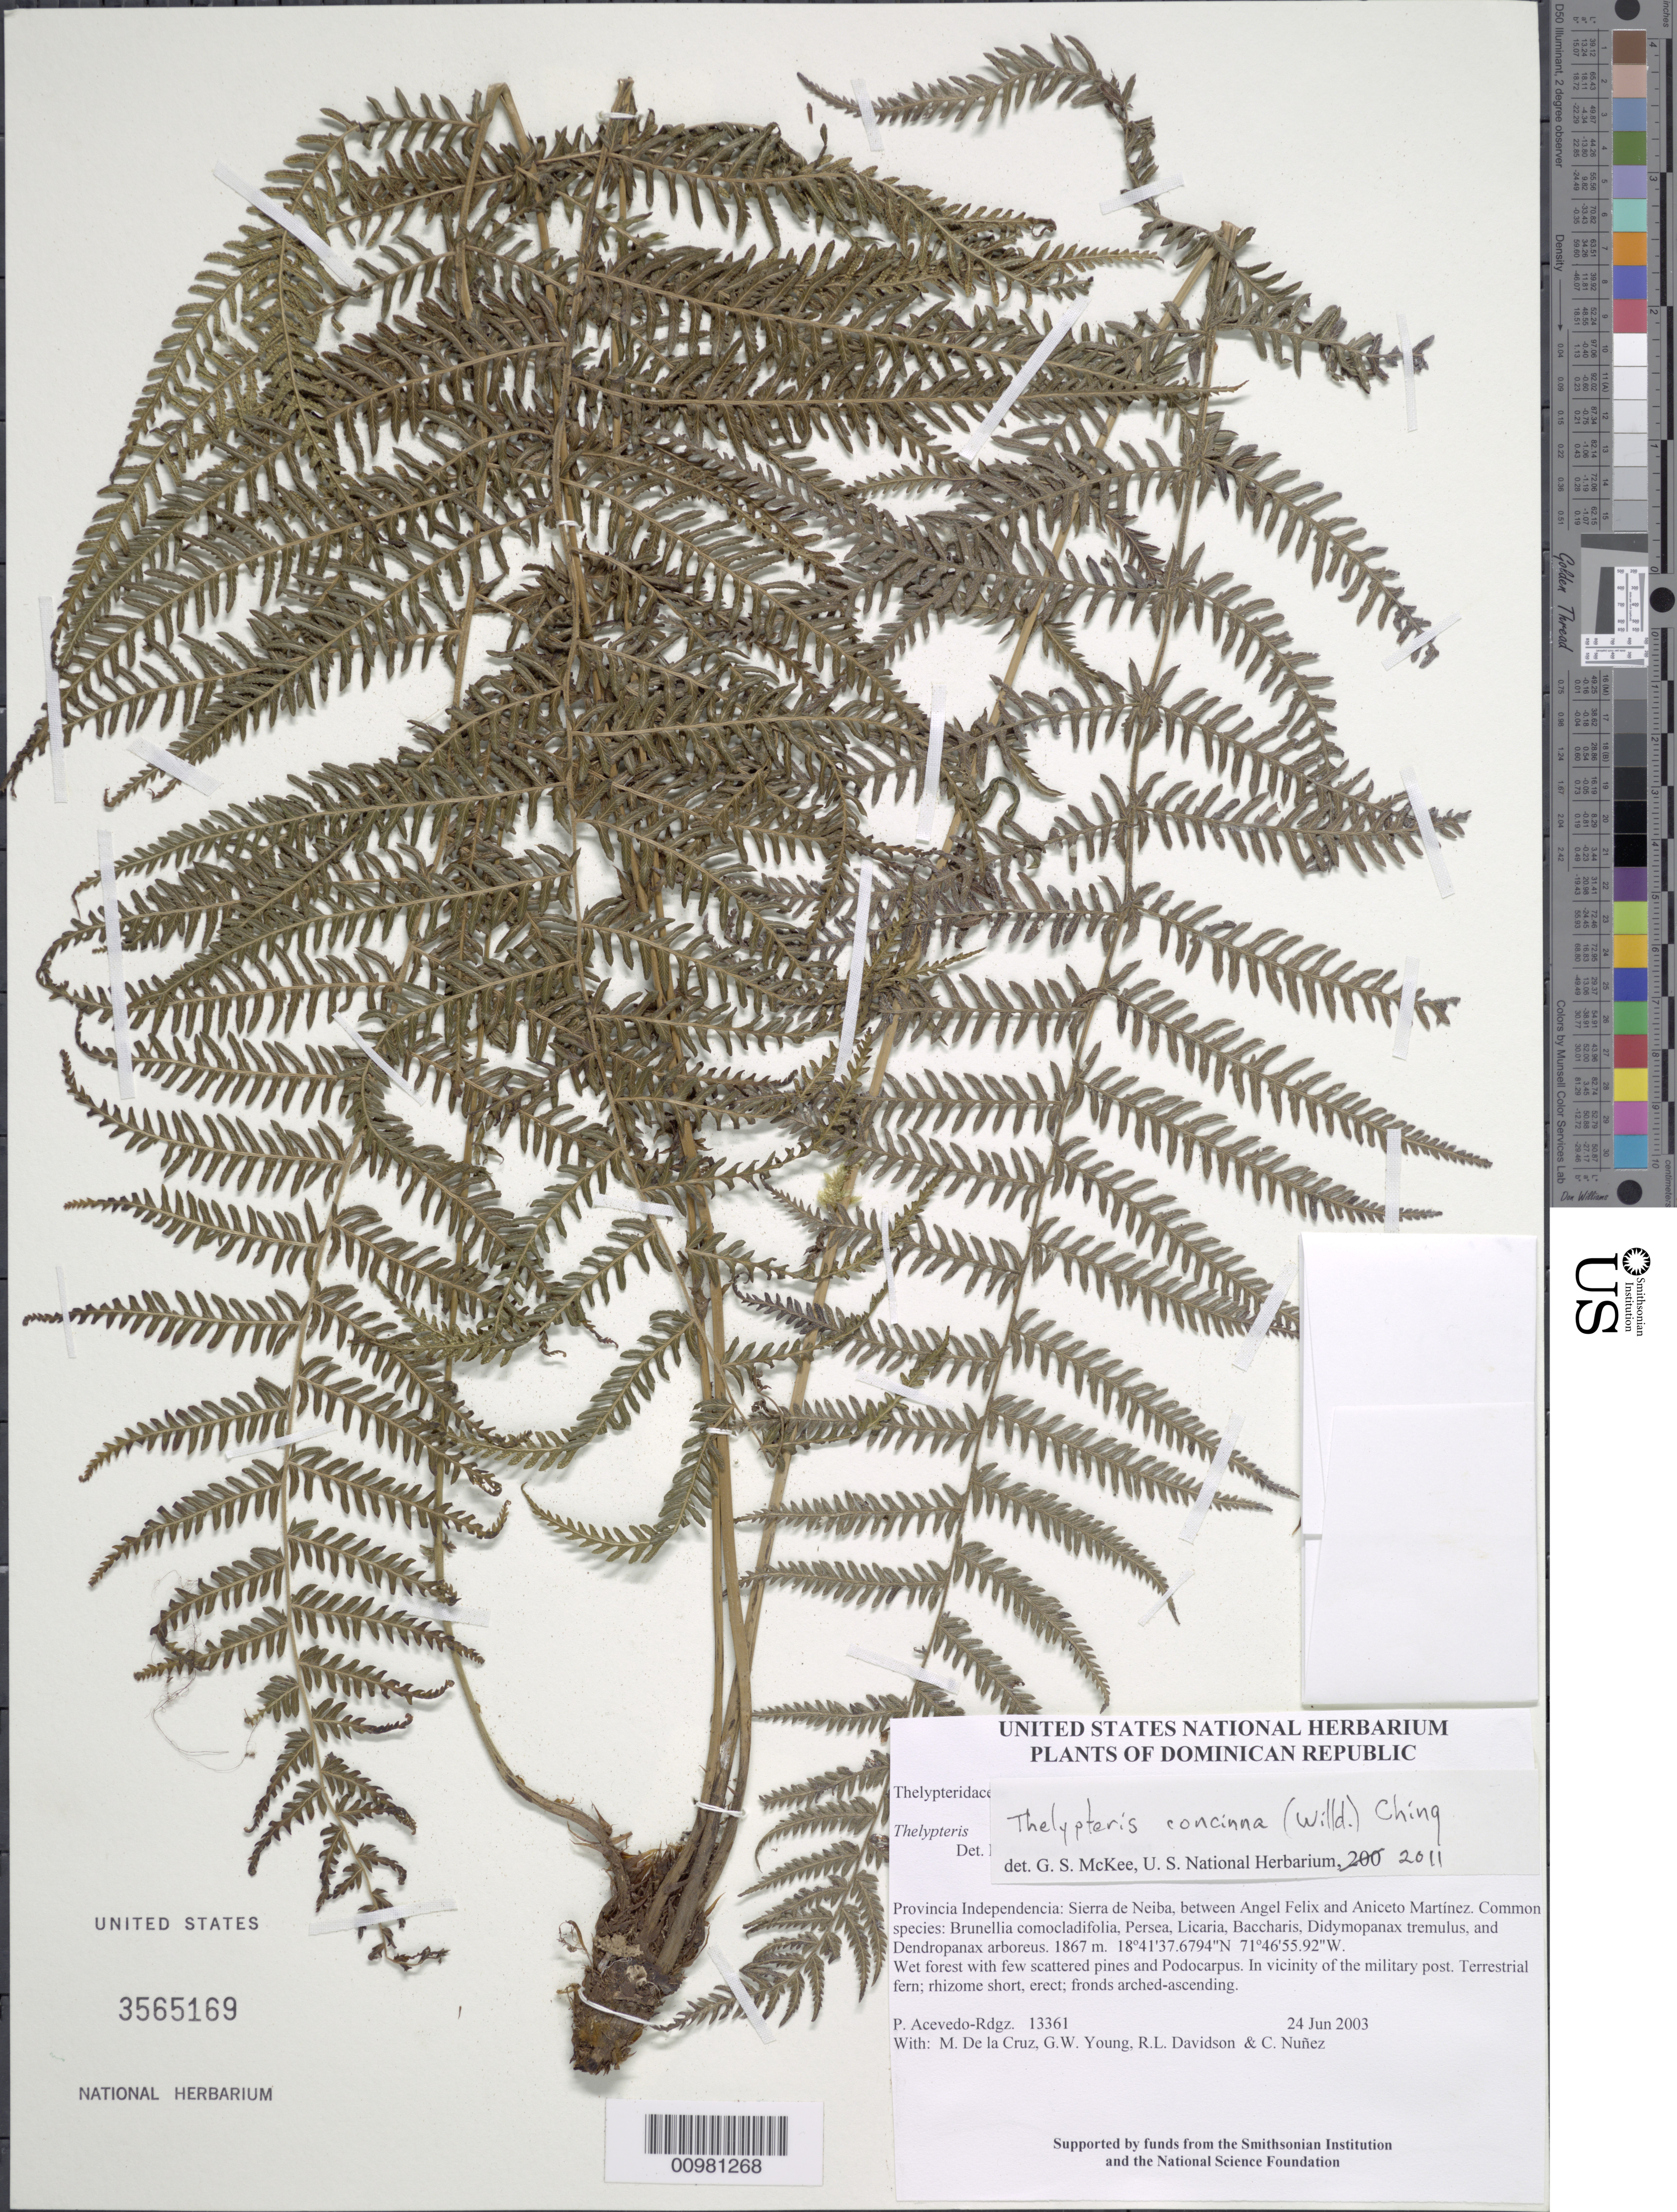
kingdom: Plantae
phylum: Tracheophyta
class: Polypodiopsida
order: Polypodiales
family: Thelypteridaceae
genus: Amauropelta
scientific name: Amauropelta concinna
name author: (Willd.) Pic. Serm.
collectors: P. Acevedo-Rodr., M. de la Cruz, J. Rawlins, G. Young, R. Davidson & C. Nunez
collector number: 13361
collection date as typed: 24 Jun 2003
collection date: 2003-06-24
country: Dominican Republic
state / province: Independencia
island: Hispaniola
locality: Sierra de Neiba, between Angel Felix and Aniceto Martínez. Common species: Brunellia comocladifolia, Persea, Licaria, Baccharis, Didymopanax tremulus, and Dendropanax arboreus.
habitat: Wet forest with few scattered pines and Podocarpus. In vicinity of the military post.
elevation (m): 1867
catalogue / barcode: US 3565169